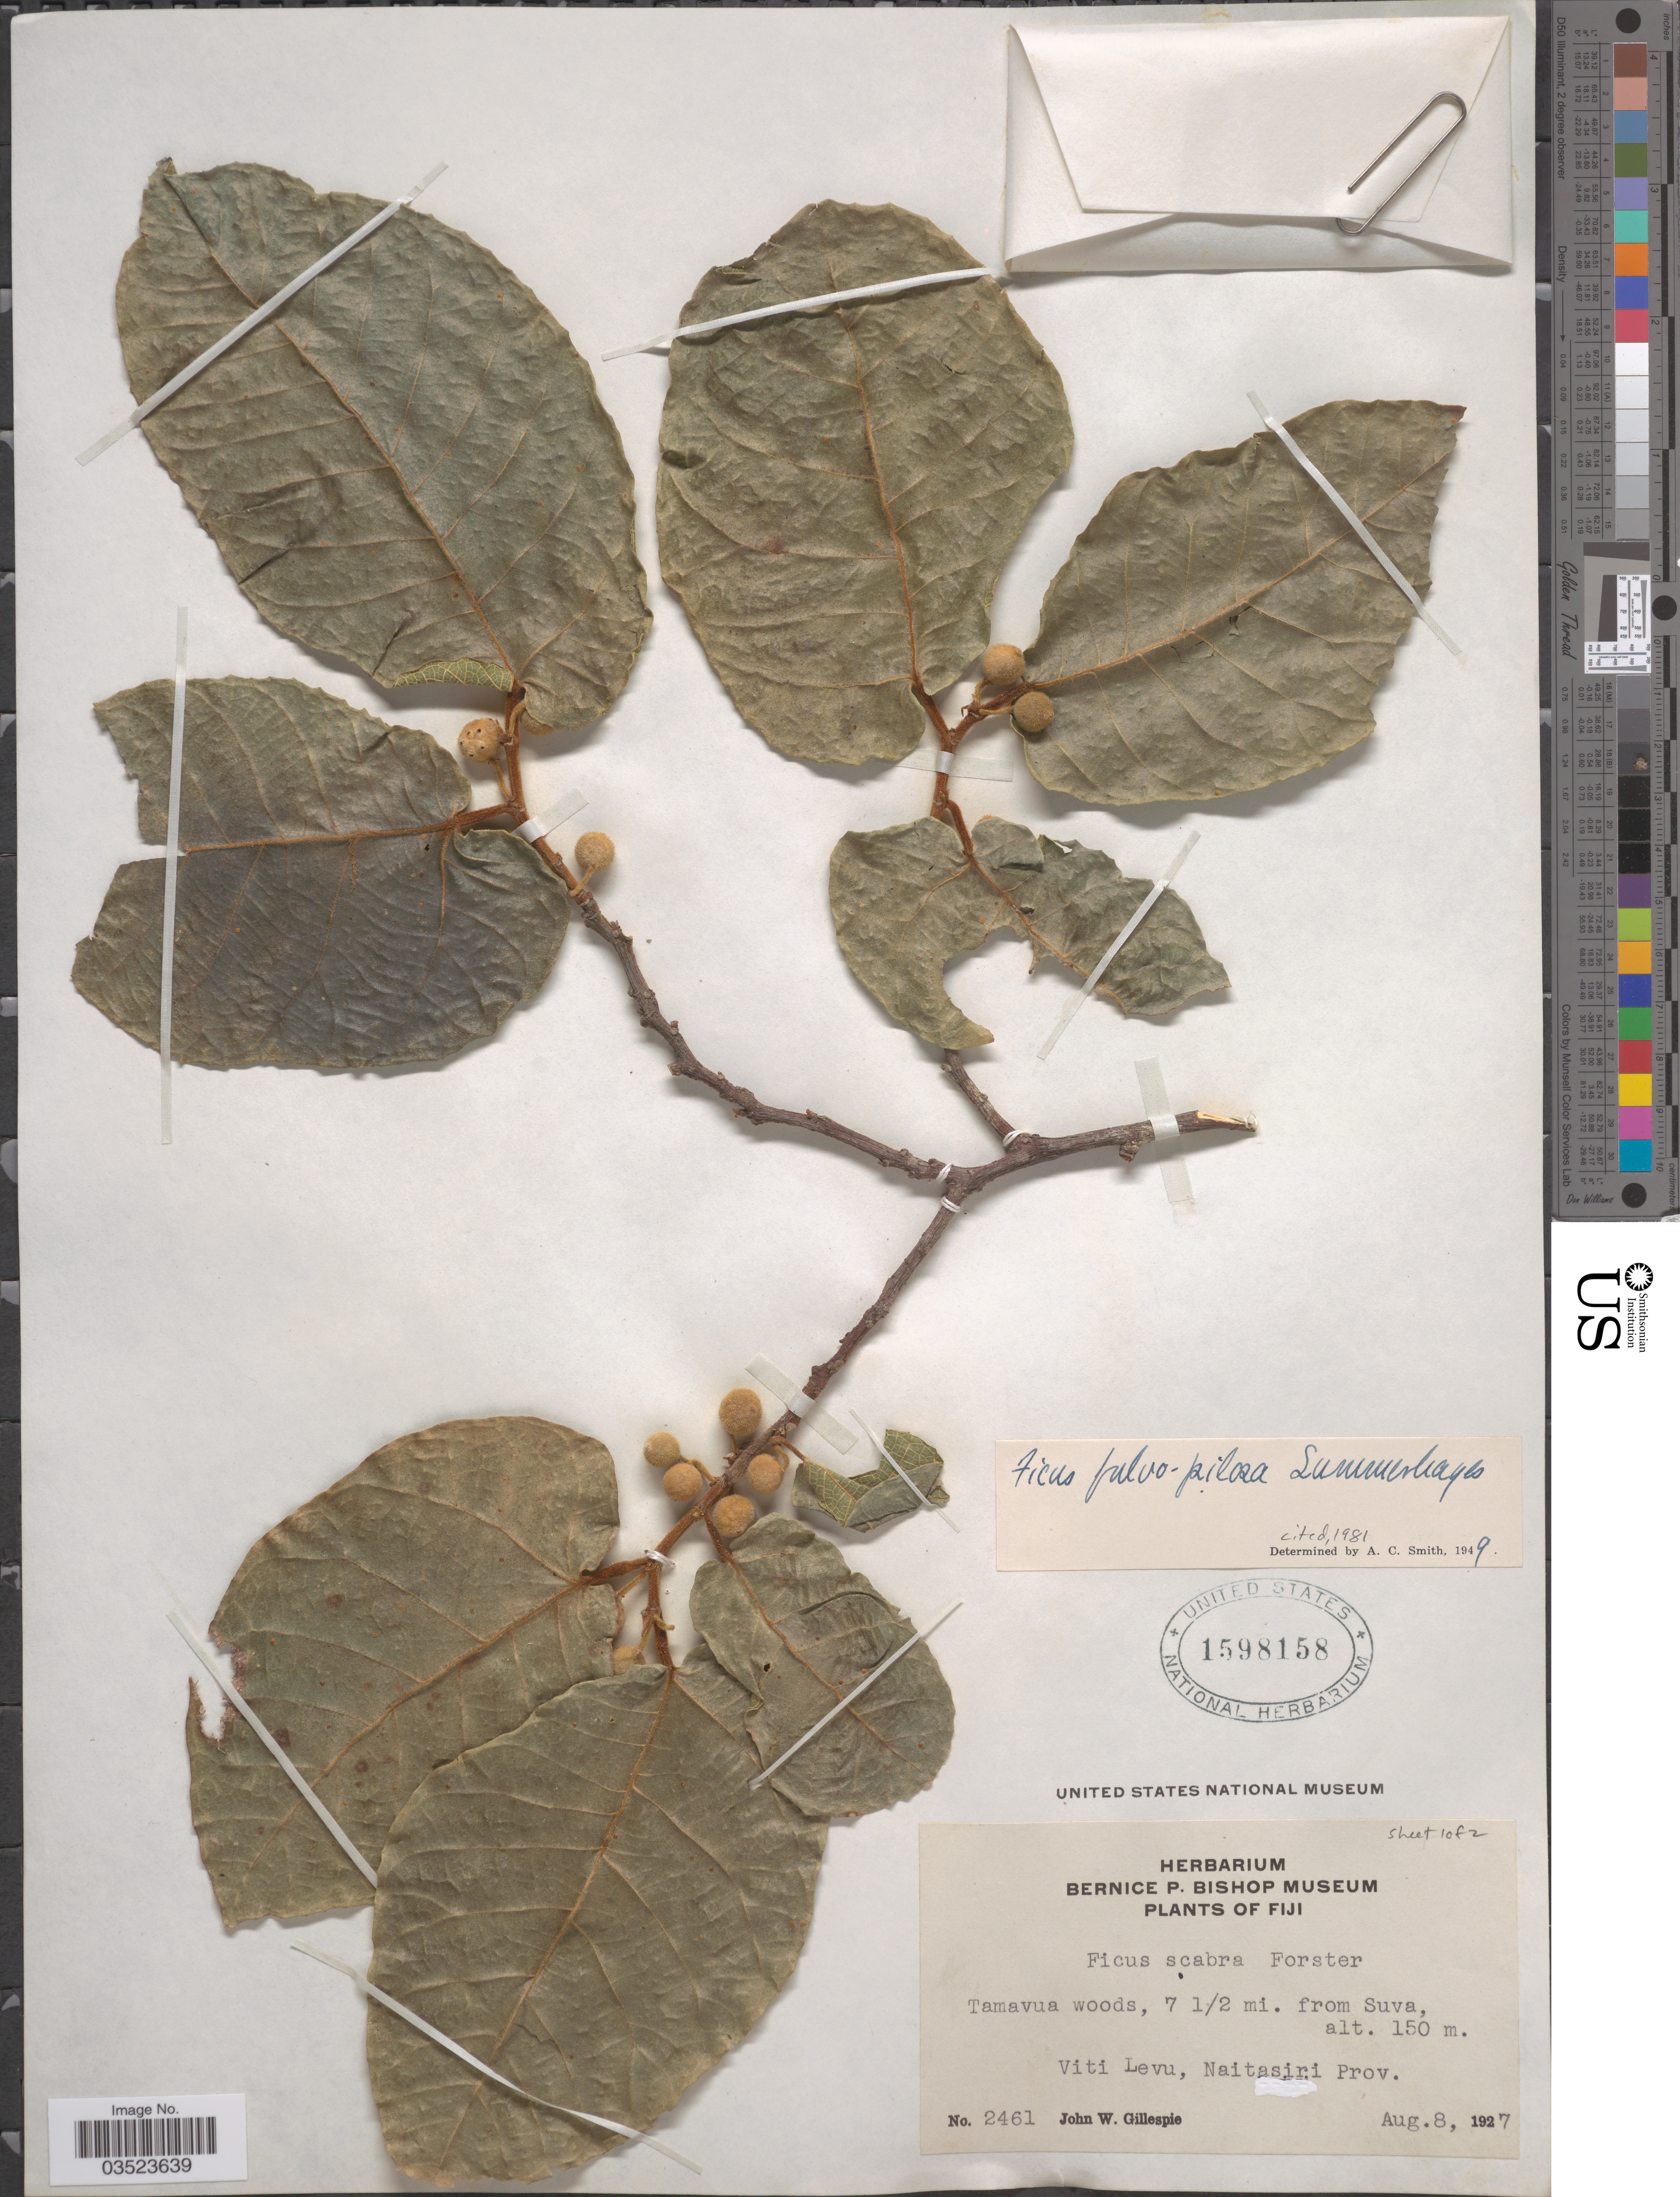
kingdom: Plantae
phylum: Tracheophyta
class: Magnoliopsida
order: Rosales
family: Moraceae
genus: Ficus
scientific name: Ficus fulvo-pilosa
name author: Summerh. in A.C. Sm.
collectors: J. W. Gillespie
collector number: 2461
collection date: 1927-08-08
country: Fiji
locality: Tamavua woods, 7 1/2 mi. from Suva, Viti Levu, Naitasiri Prov.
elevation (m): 150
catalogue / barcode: US 1598158